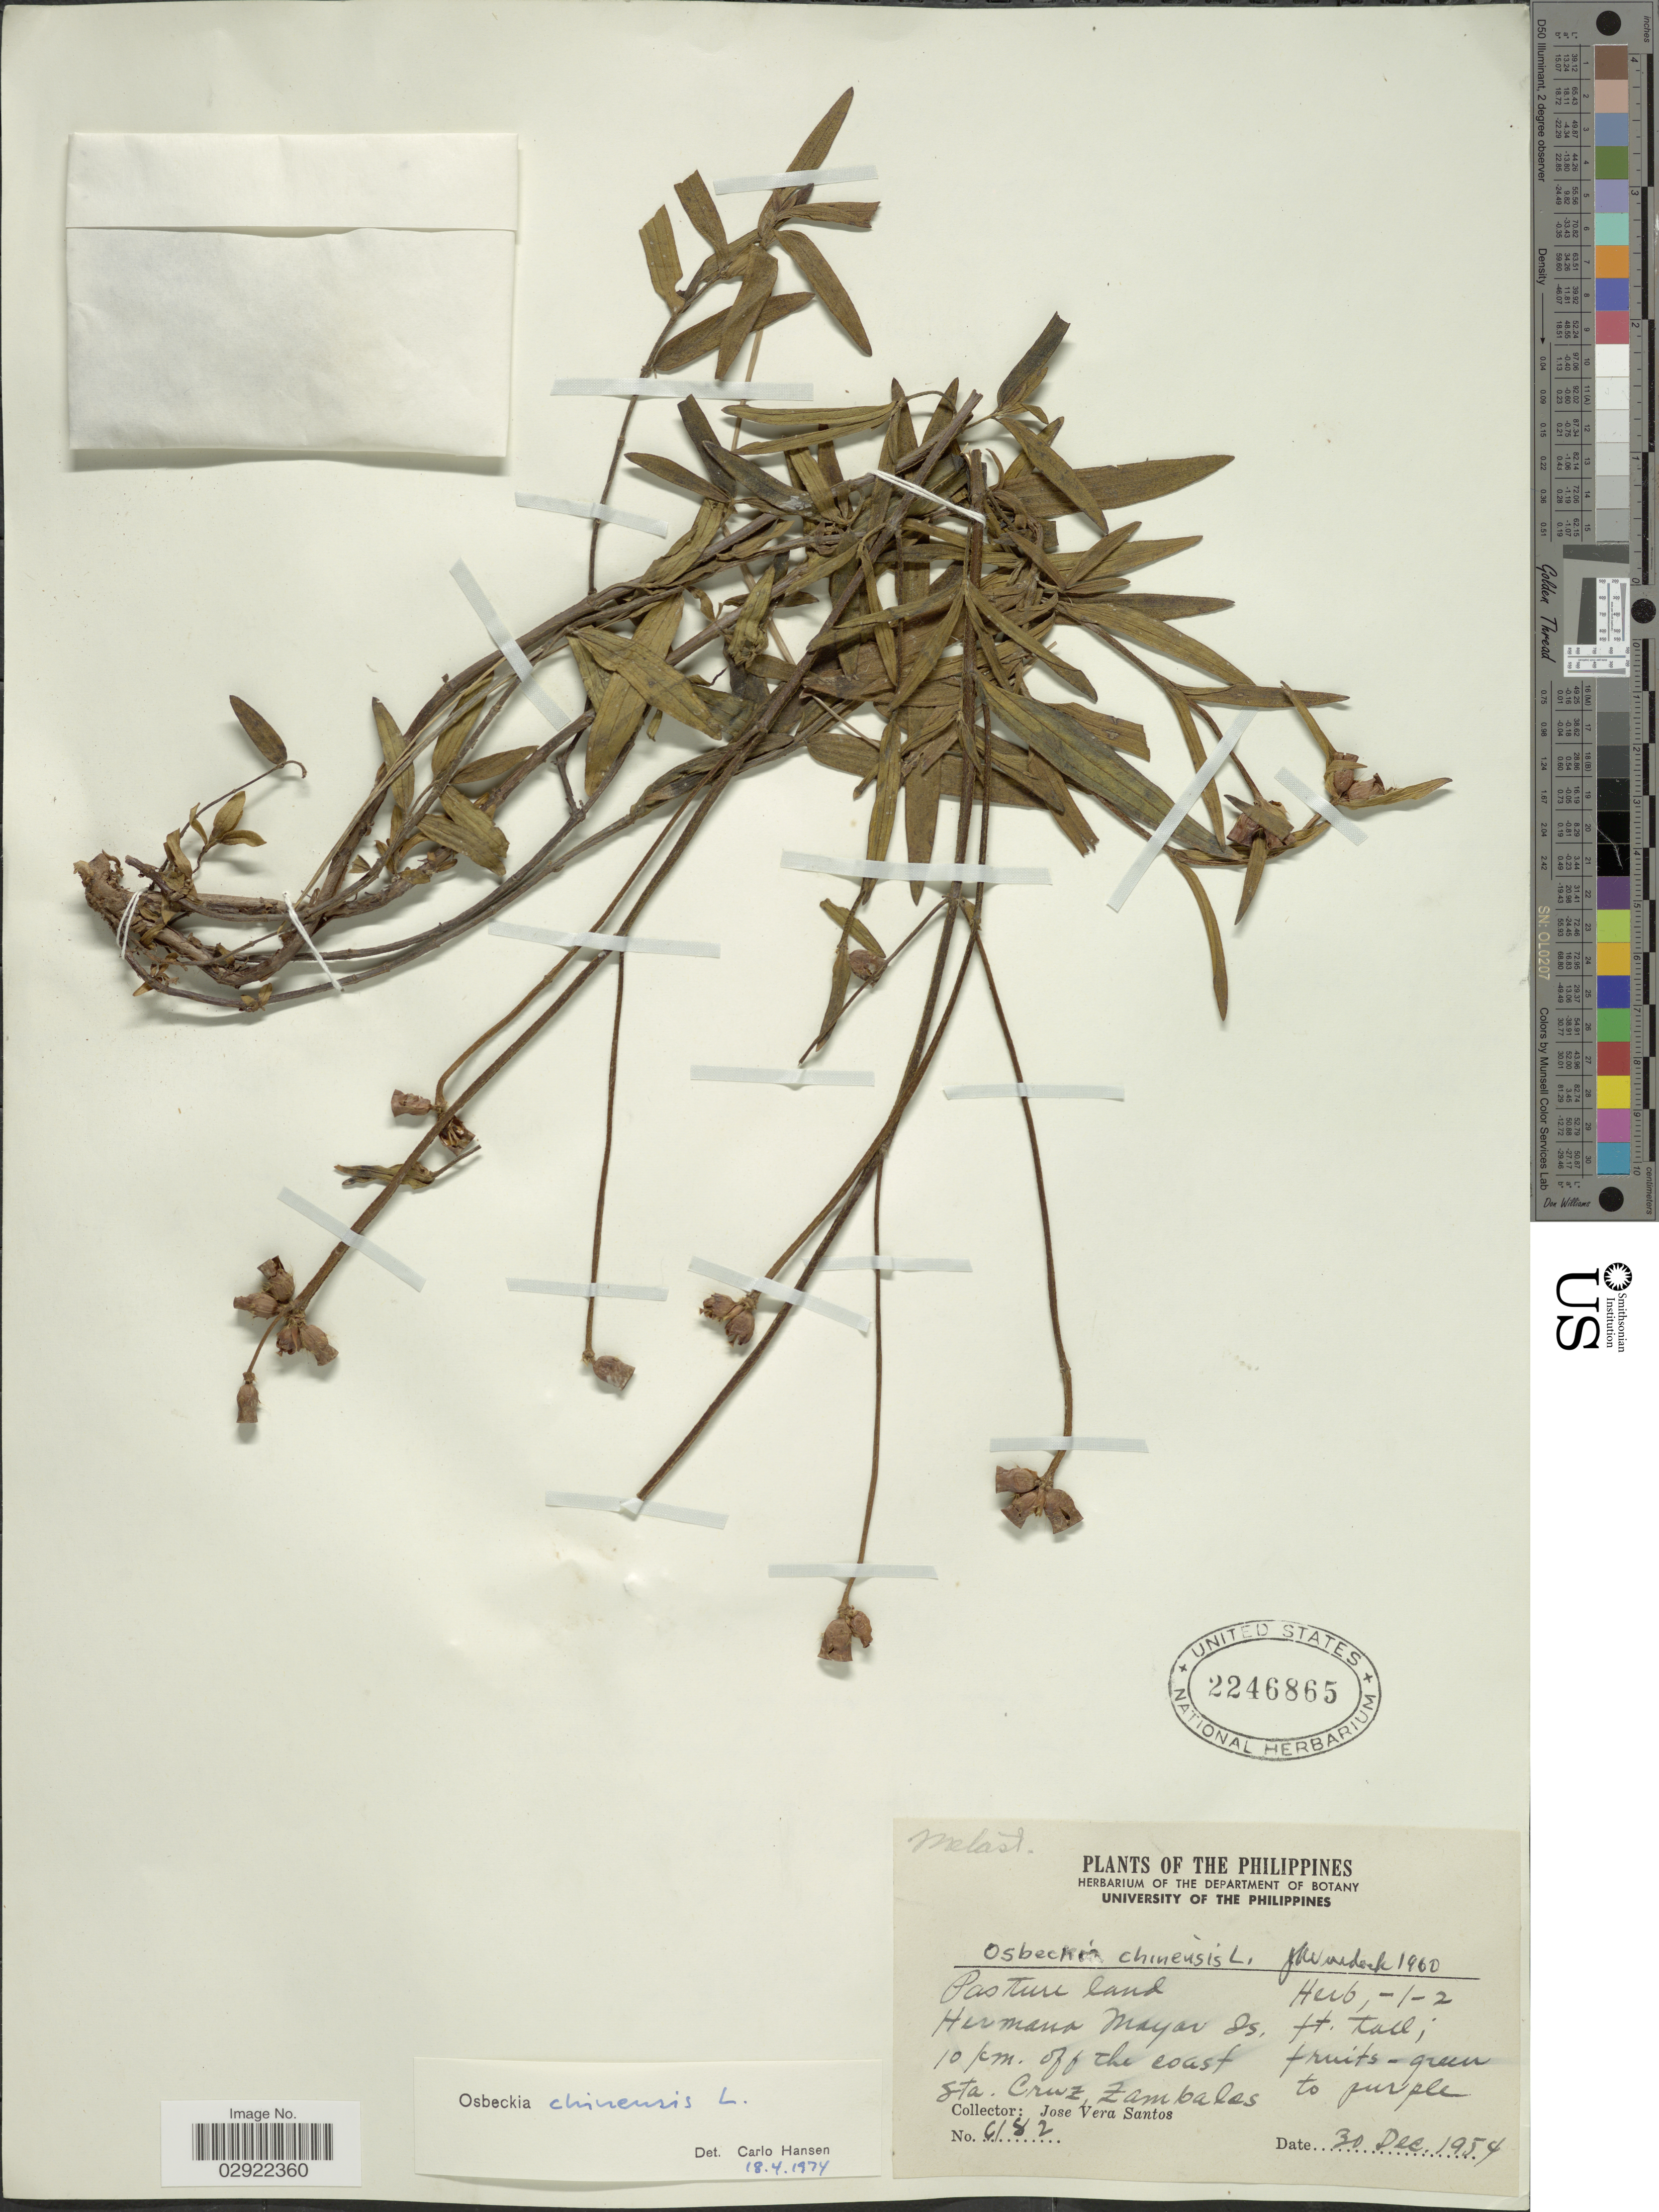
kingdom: Plantae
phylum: Tracheophyta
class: Magnoliopsida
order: Myrtales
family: Melastomataceae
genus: Osbeckia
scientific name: Osbeckia chinensis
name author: L.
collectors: J. V. Santos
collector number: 6182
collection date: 1954-12-30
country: Philippines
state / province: Central Luzon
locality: Hermana Mayor Is., 10 km. off the coast Sta. Cruz, Zambales.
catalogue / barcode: US 2246865